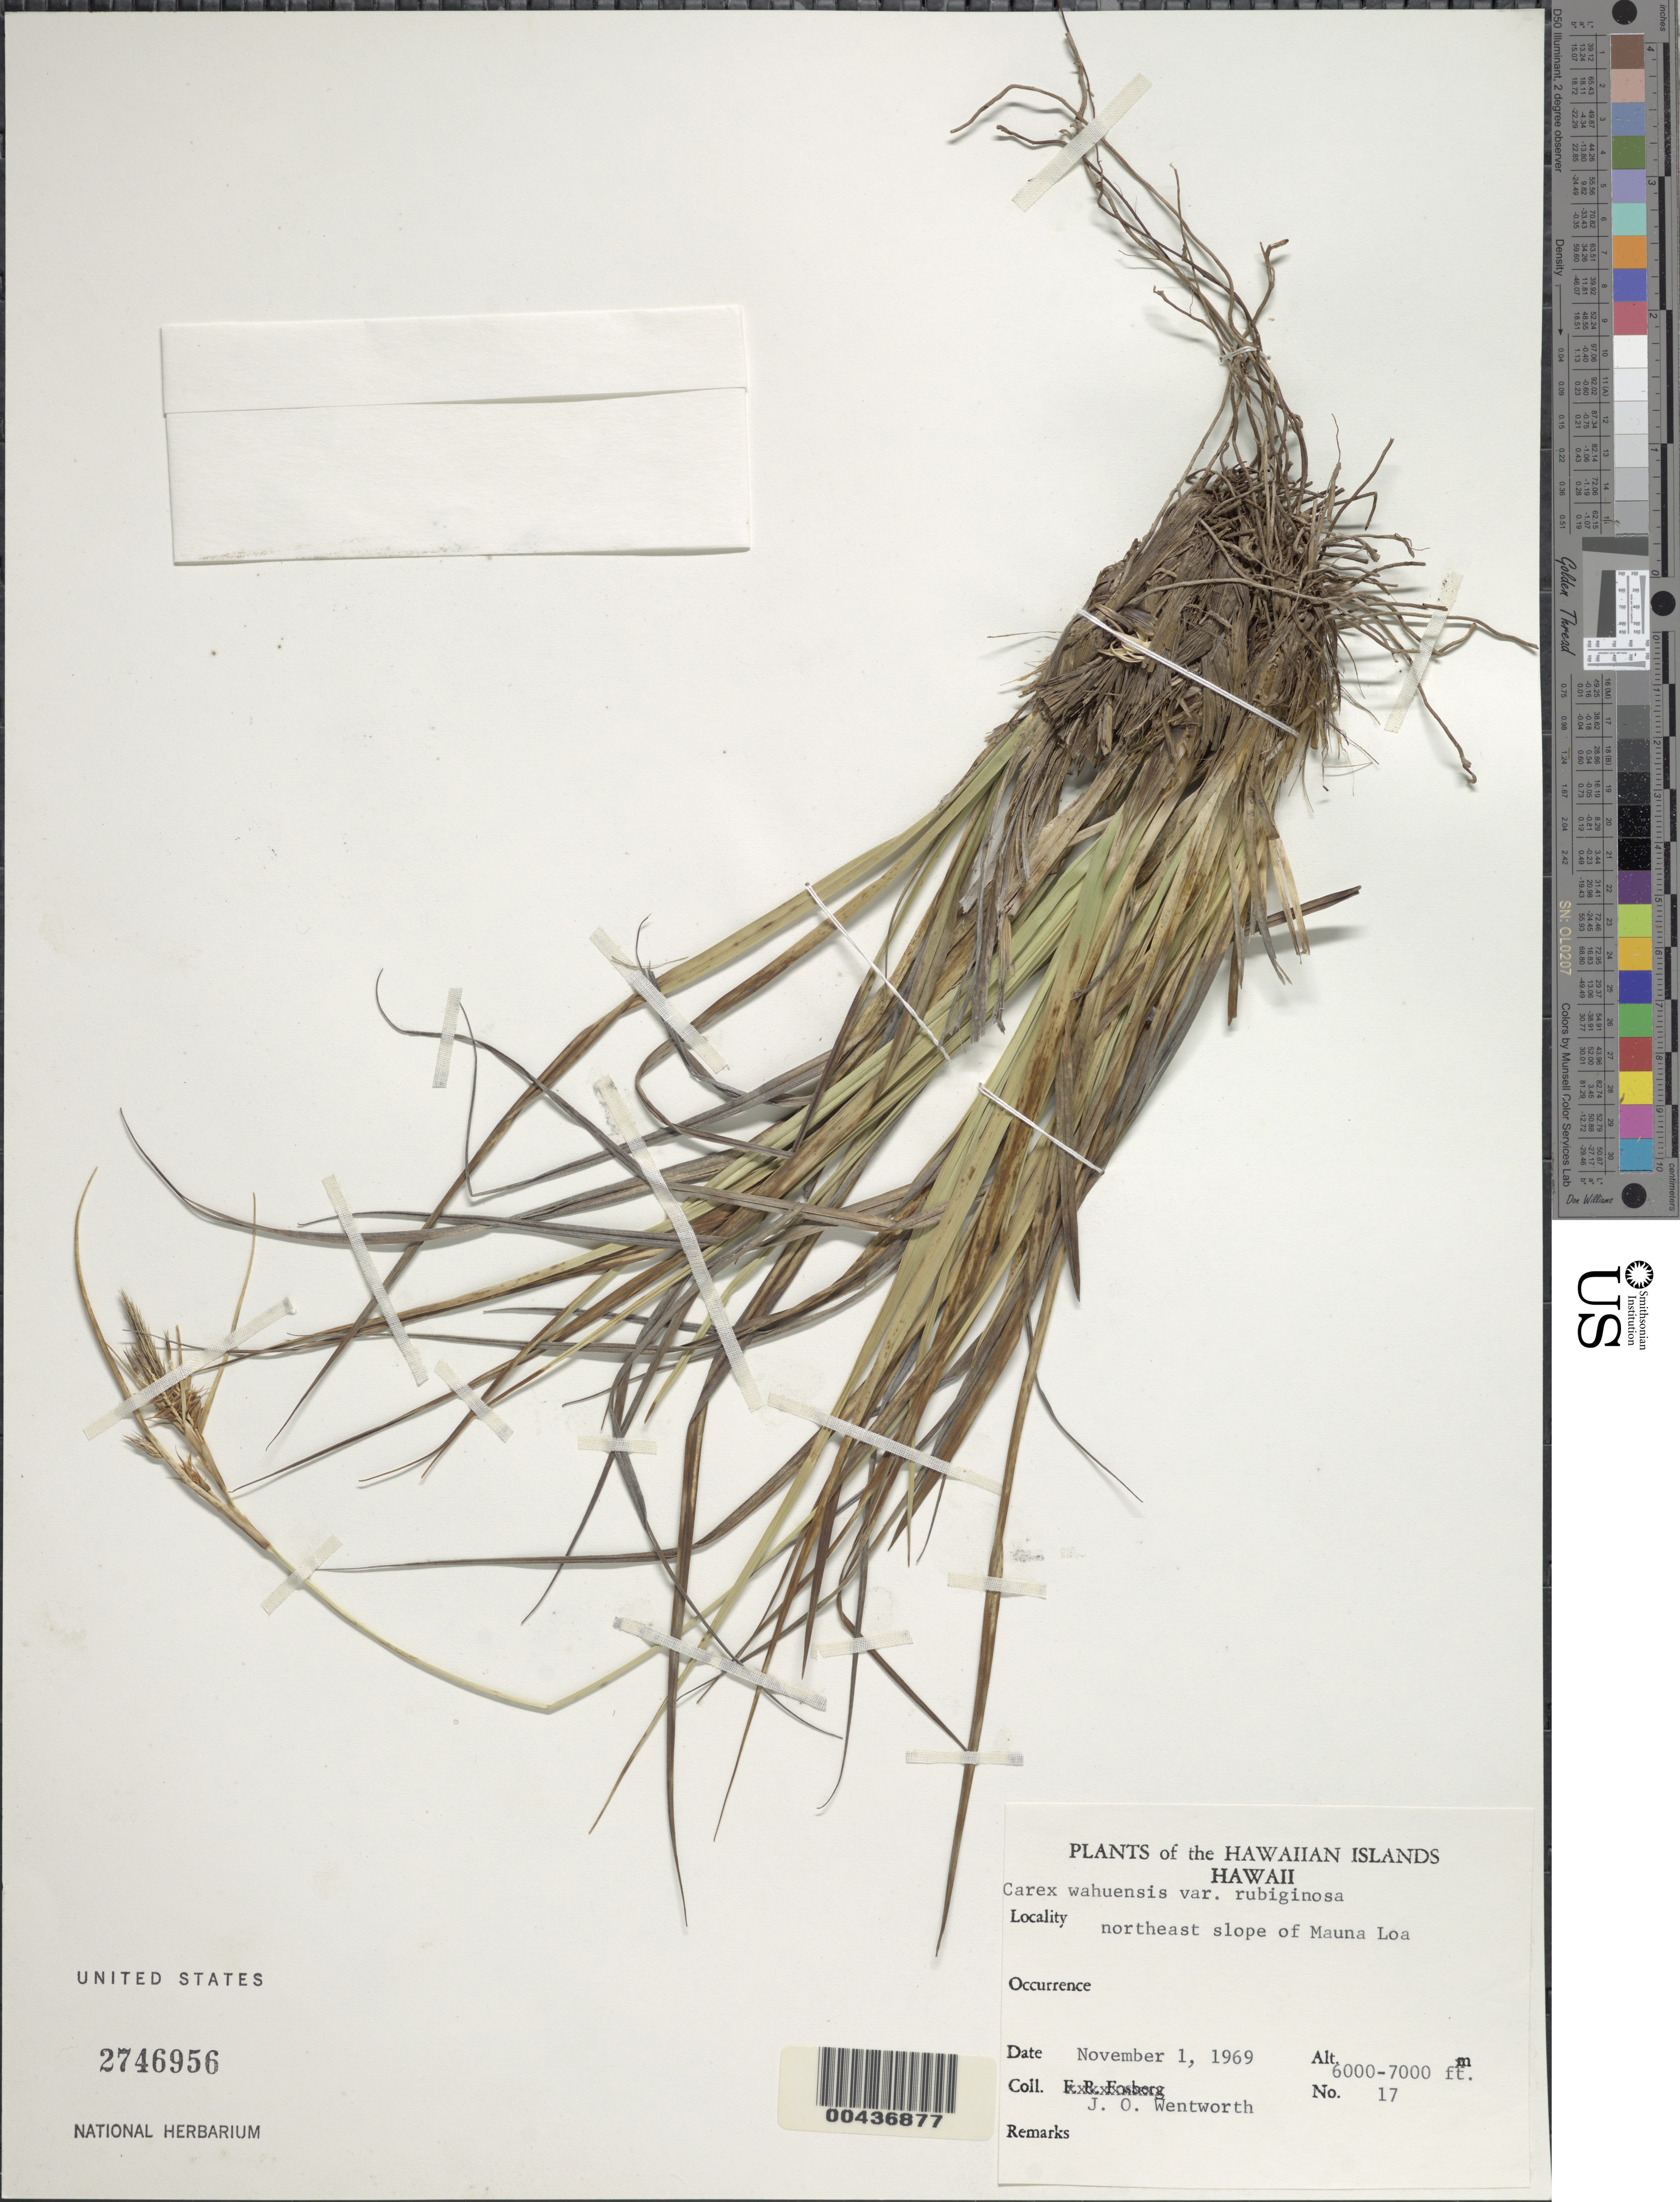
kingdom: Plantae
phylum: Tracheophyta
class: Liliopsida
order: Poales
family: Cyperaceae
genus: Carex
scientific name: Carex wahuensis subsp. rubiginosa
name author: (R.W. Krauss) T. Koyama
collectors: J. Wentworth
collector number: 17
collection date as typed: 1 Nov 1969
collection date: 1969-11-01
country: United States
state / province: Hawaii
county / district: Hawaii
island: Hawaii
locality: Northeast slope of Mauna Loa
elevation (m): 1829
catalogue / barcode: US 2746956